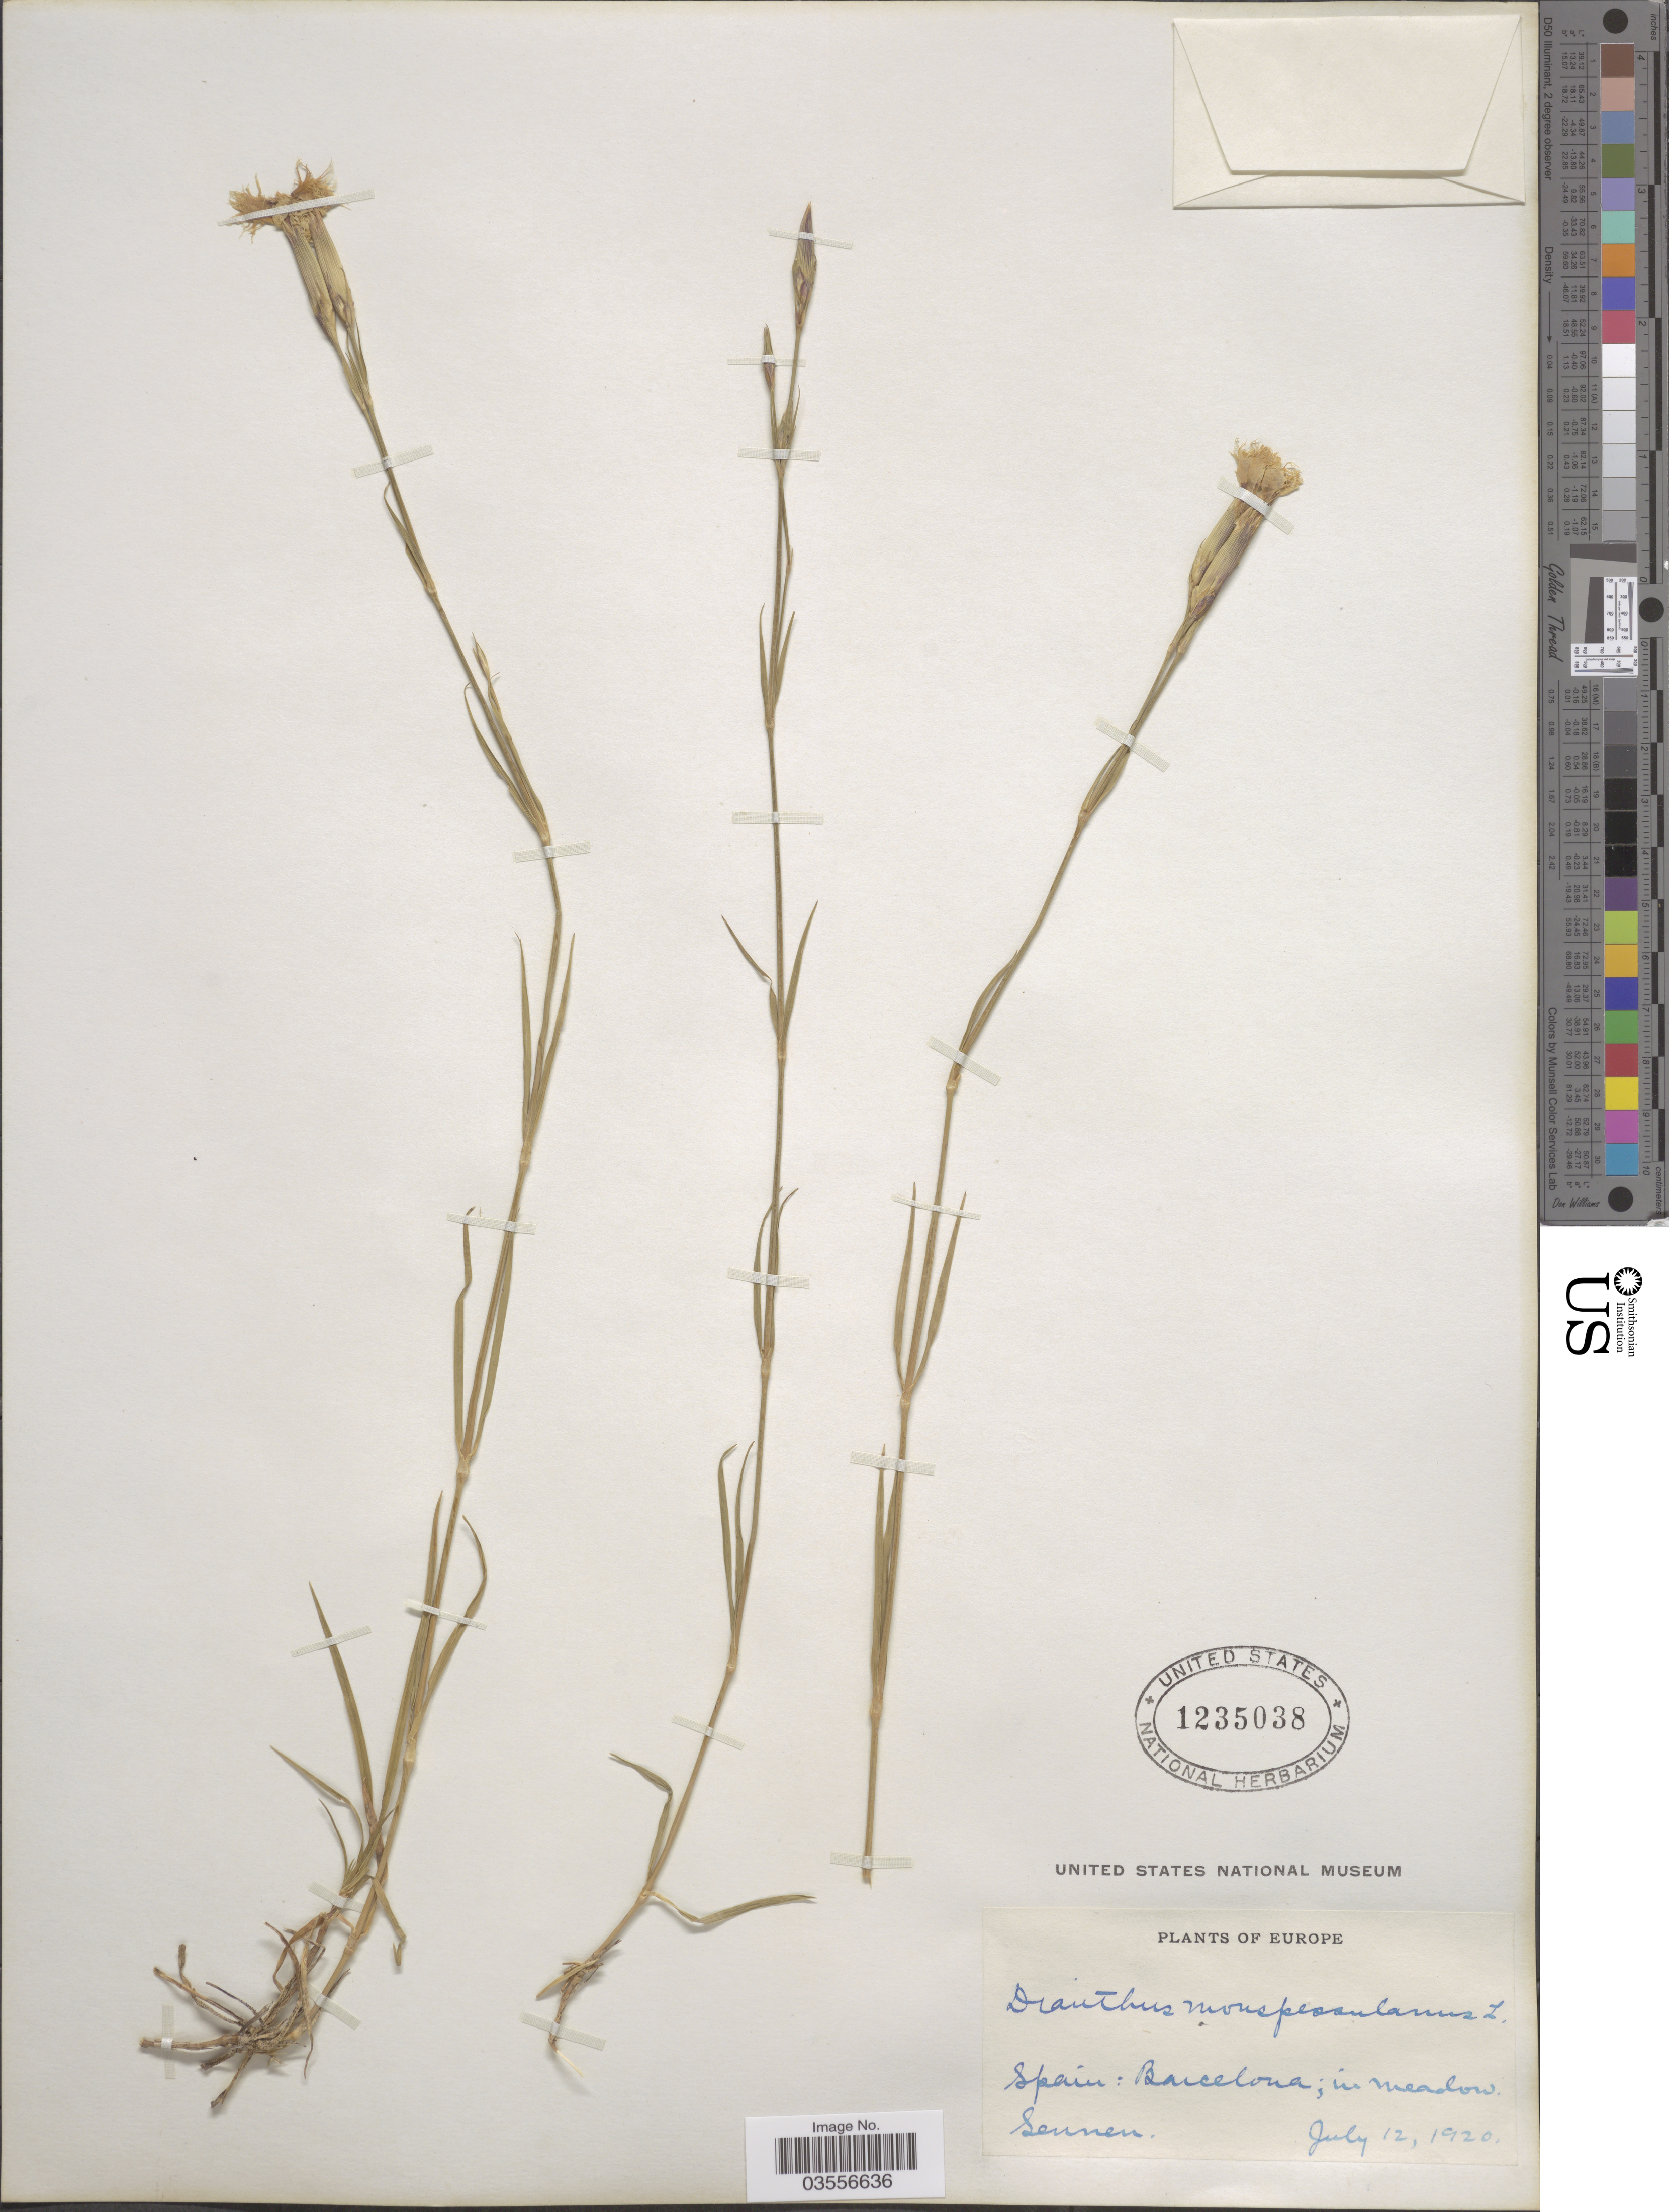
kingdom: Plantae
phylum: Tracheophyta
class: Magnoliopsida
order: Caryophyllales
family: Caryophyllaceae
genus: Dianthus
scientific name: Dianthus monspessulanus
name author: L.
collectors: E. Sennen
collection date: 1920-07-12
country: Spain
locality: Barcelona.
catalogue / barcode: US 1235038